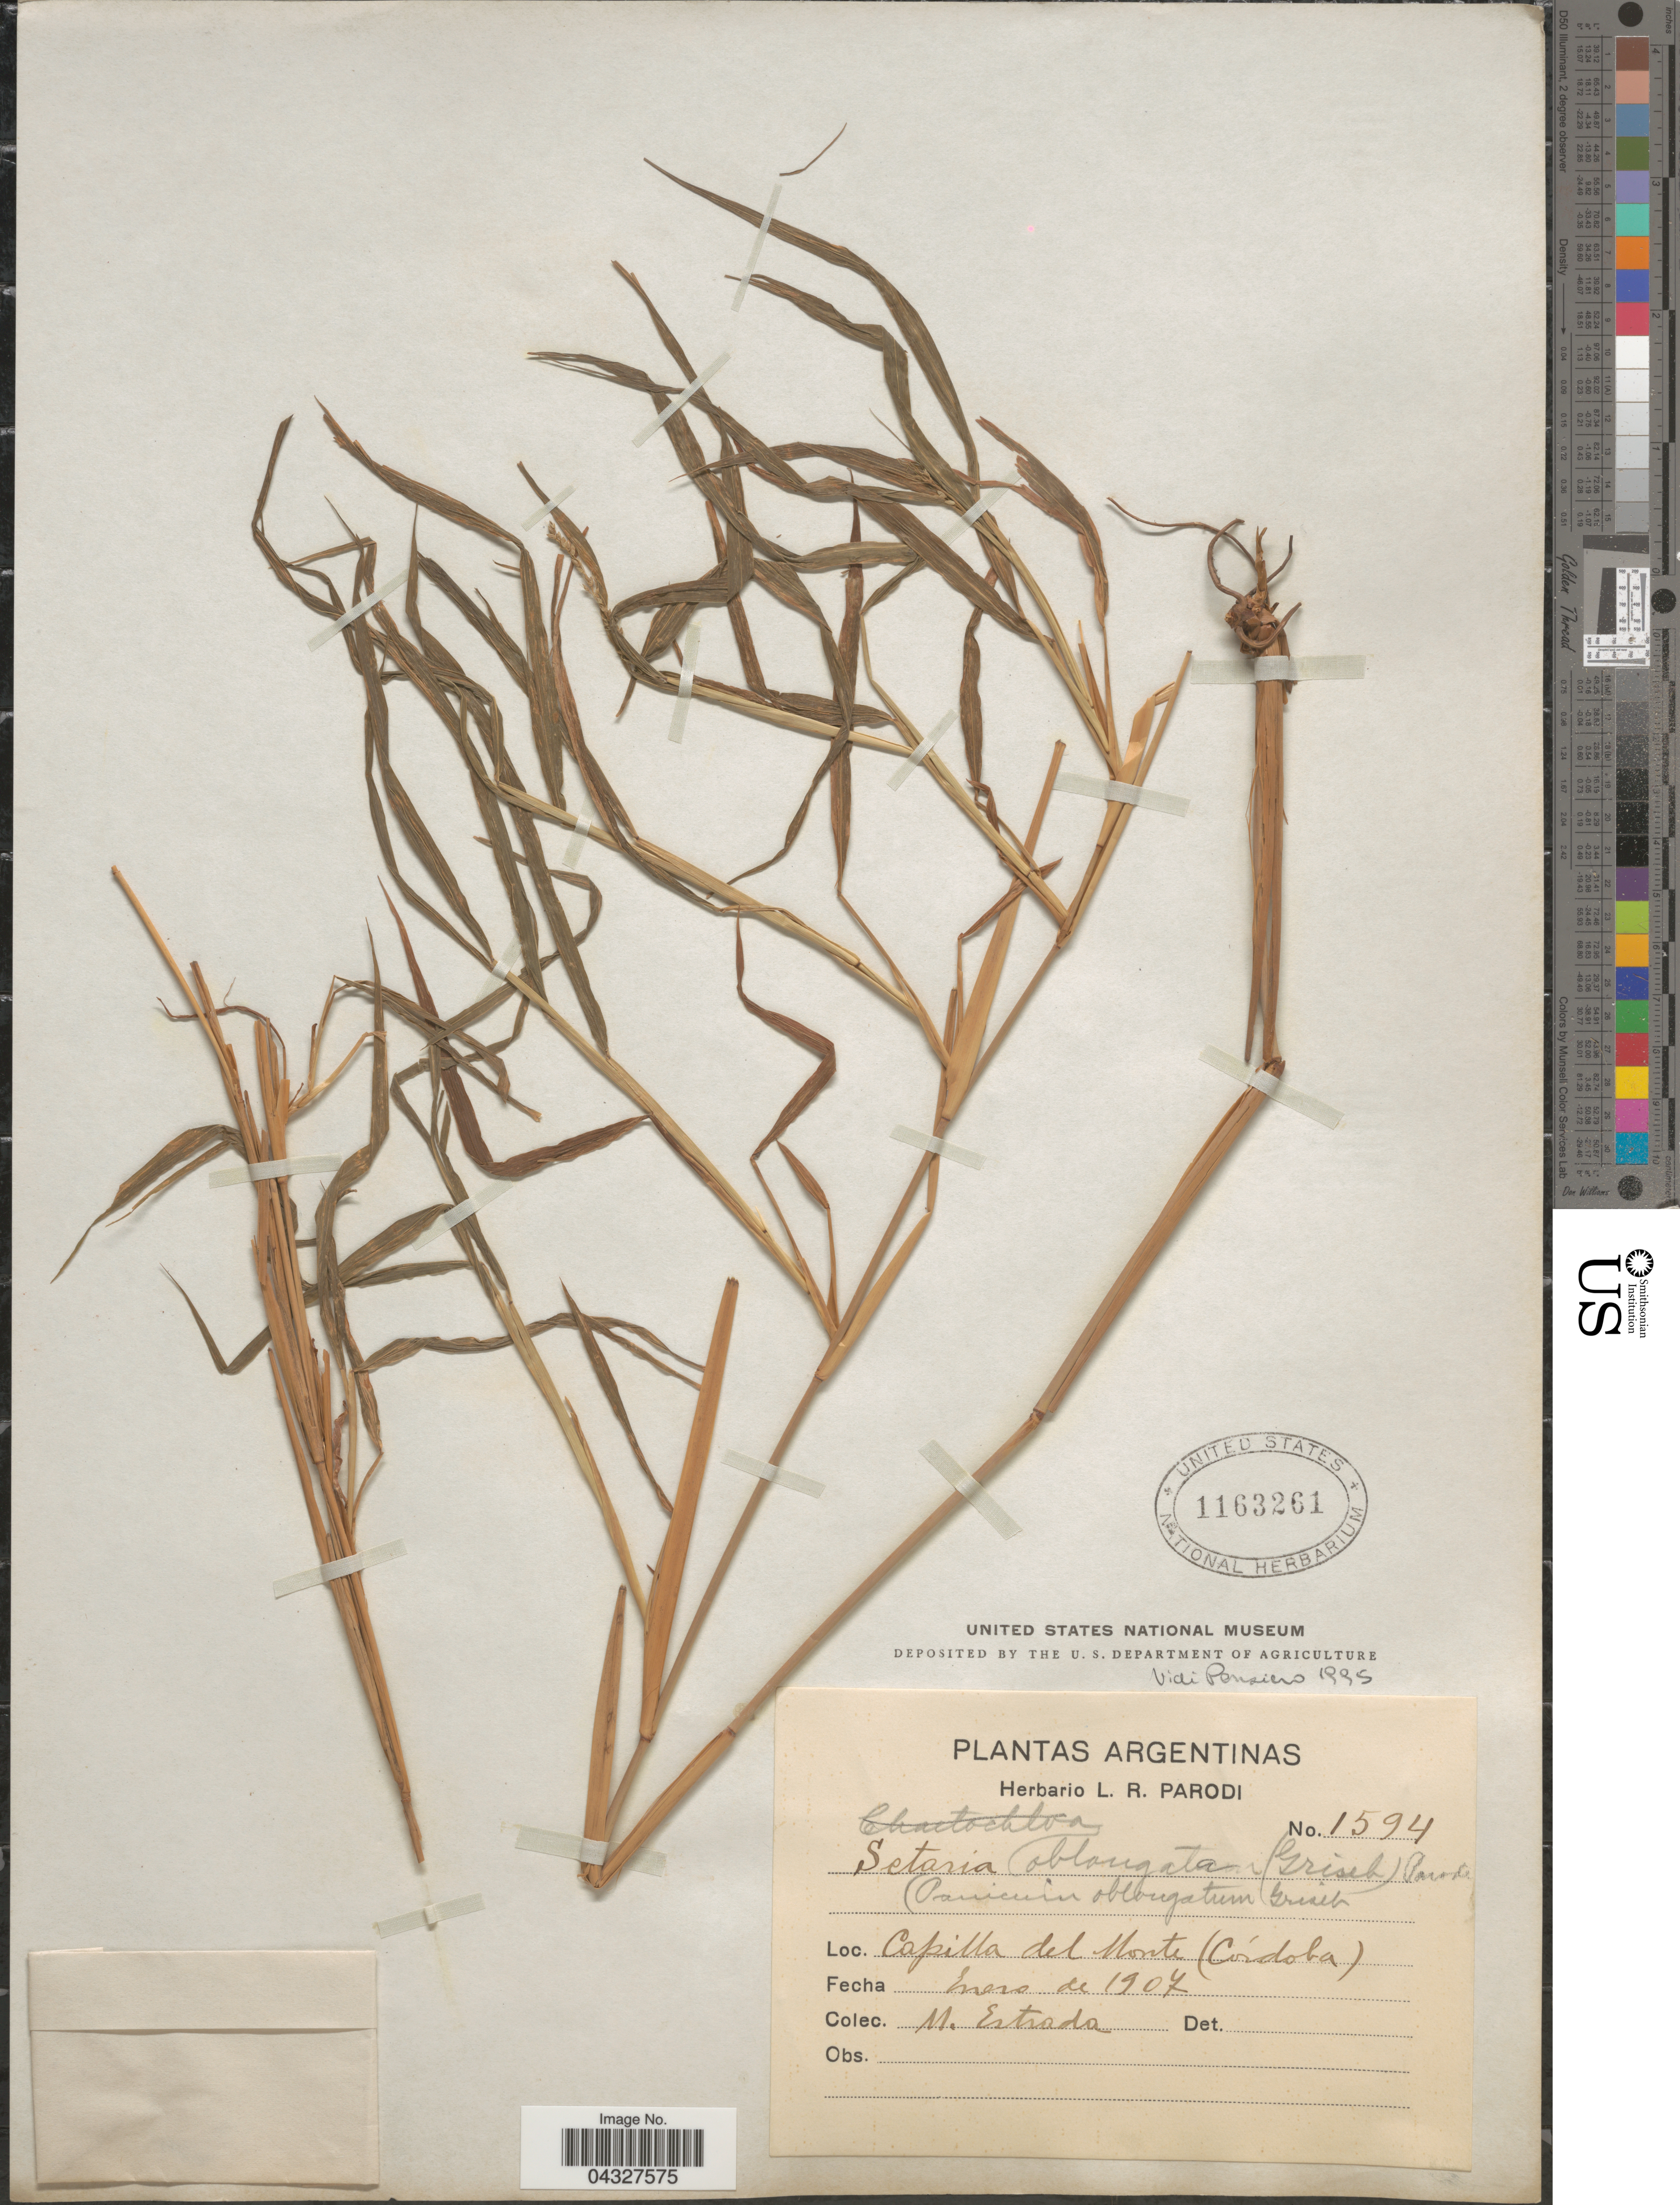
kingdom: Plantae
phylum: Tracheophyta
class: Liliopsida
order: Poales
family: Poaceae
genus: Setaria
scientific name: Setaria oblongata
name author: (Griseb.) Parodi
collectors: M. Estrada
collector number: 1594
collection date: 1907-03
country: Argentina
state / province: Cordoba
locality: Capilla del Norte (Córdoba).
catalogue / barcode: US 1163261